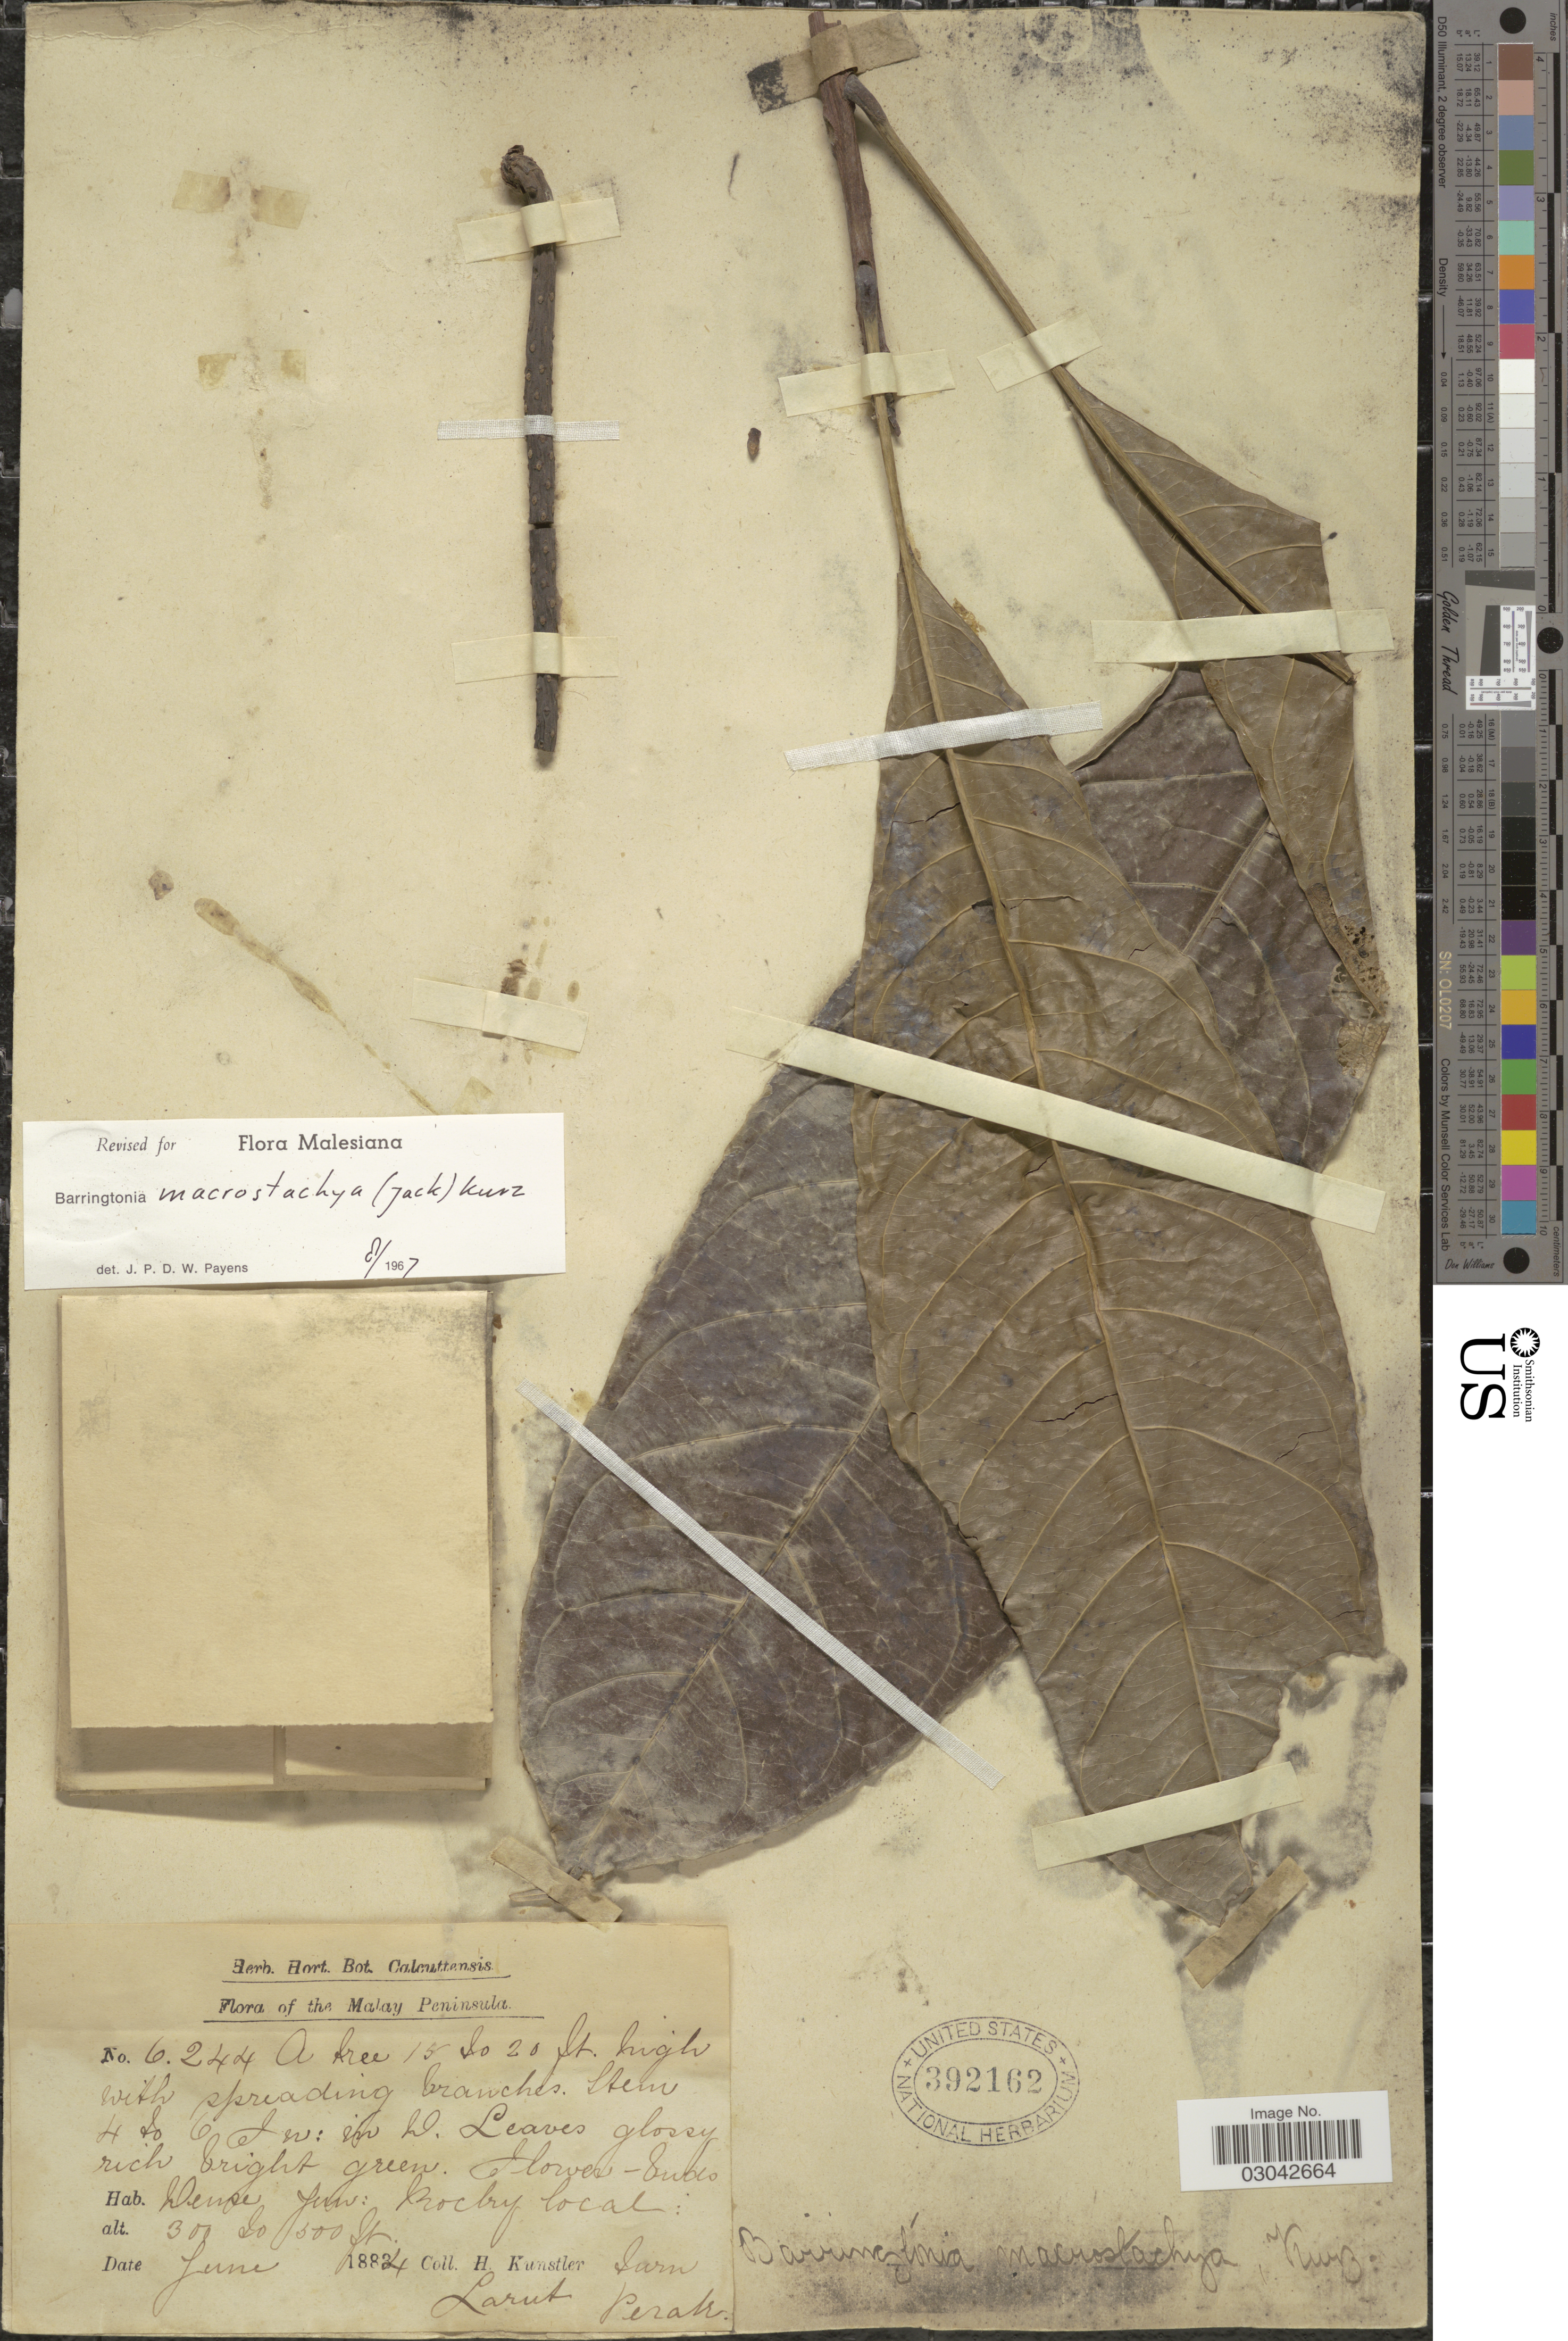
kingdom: Plantae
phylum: Tracheophyta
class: Magnoliopsida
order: Ericales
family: Lecythidaceae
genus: Barringtonia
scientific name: Barringtonia macrostachya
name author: (Jack) Kurz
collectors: H. Kunstler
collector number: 6244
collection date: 1884-06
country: Malaysia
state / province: Perak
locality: Malay Peninsula. Dense Jun. Iurn [interpreted], Larut, Perak.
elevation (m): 91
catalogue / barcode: US 392162